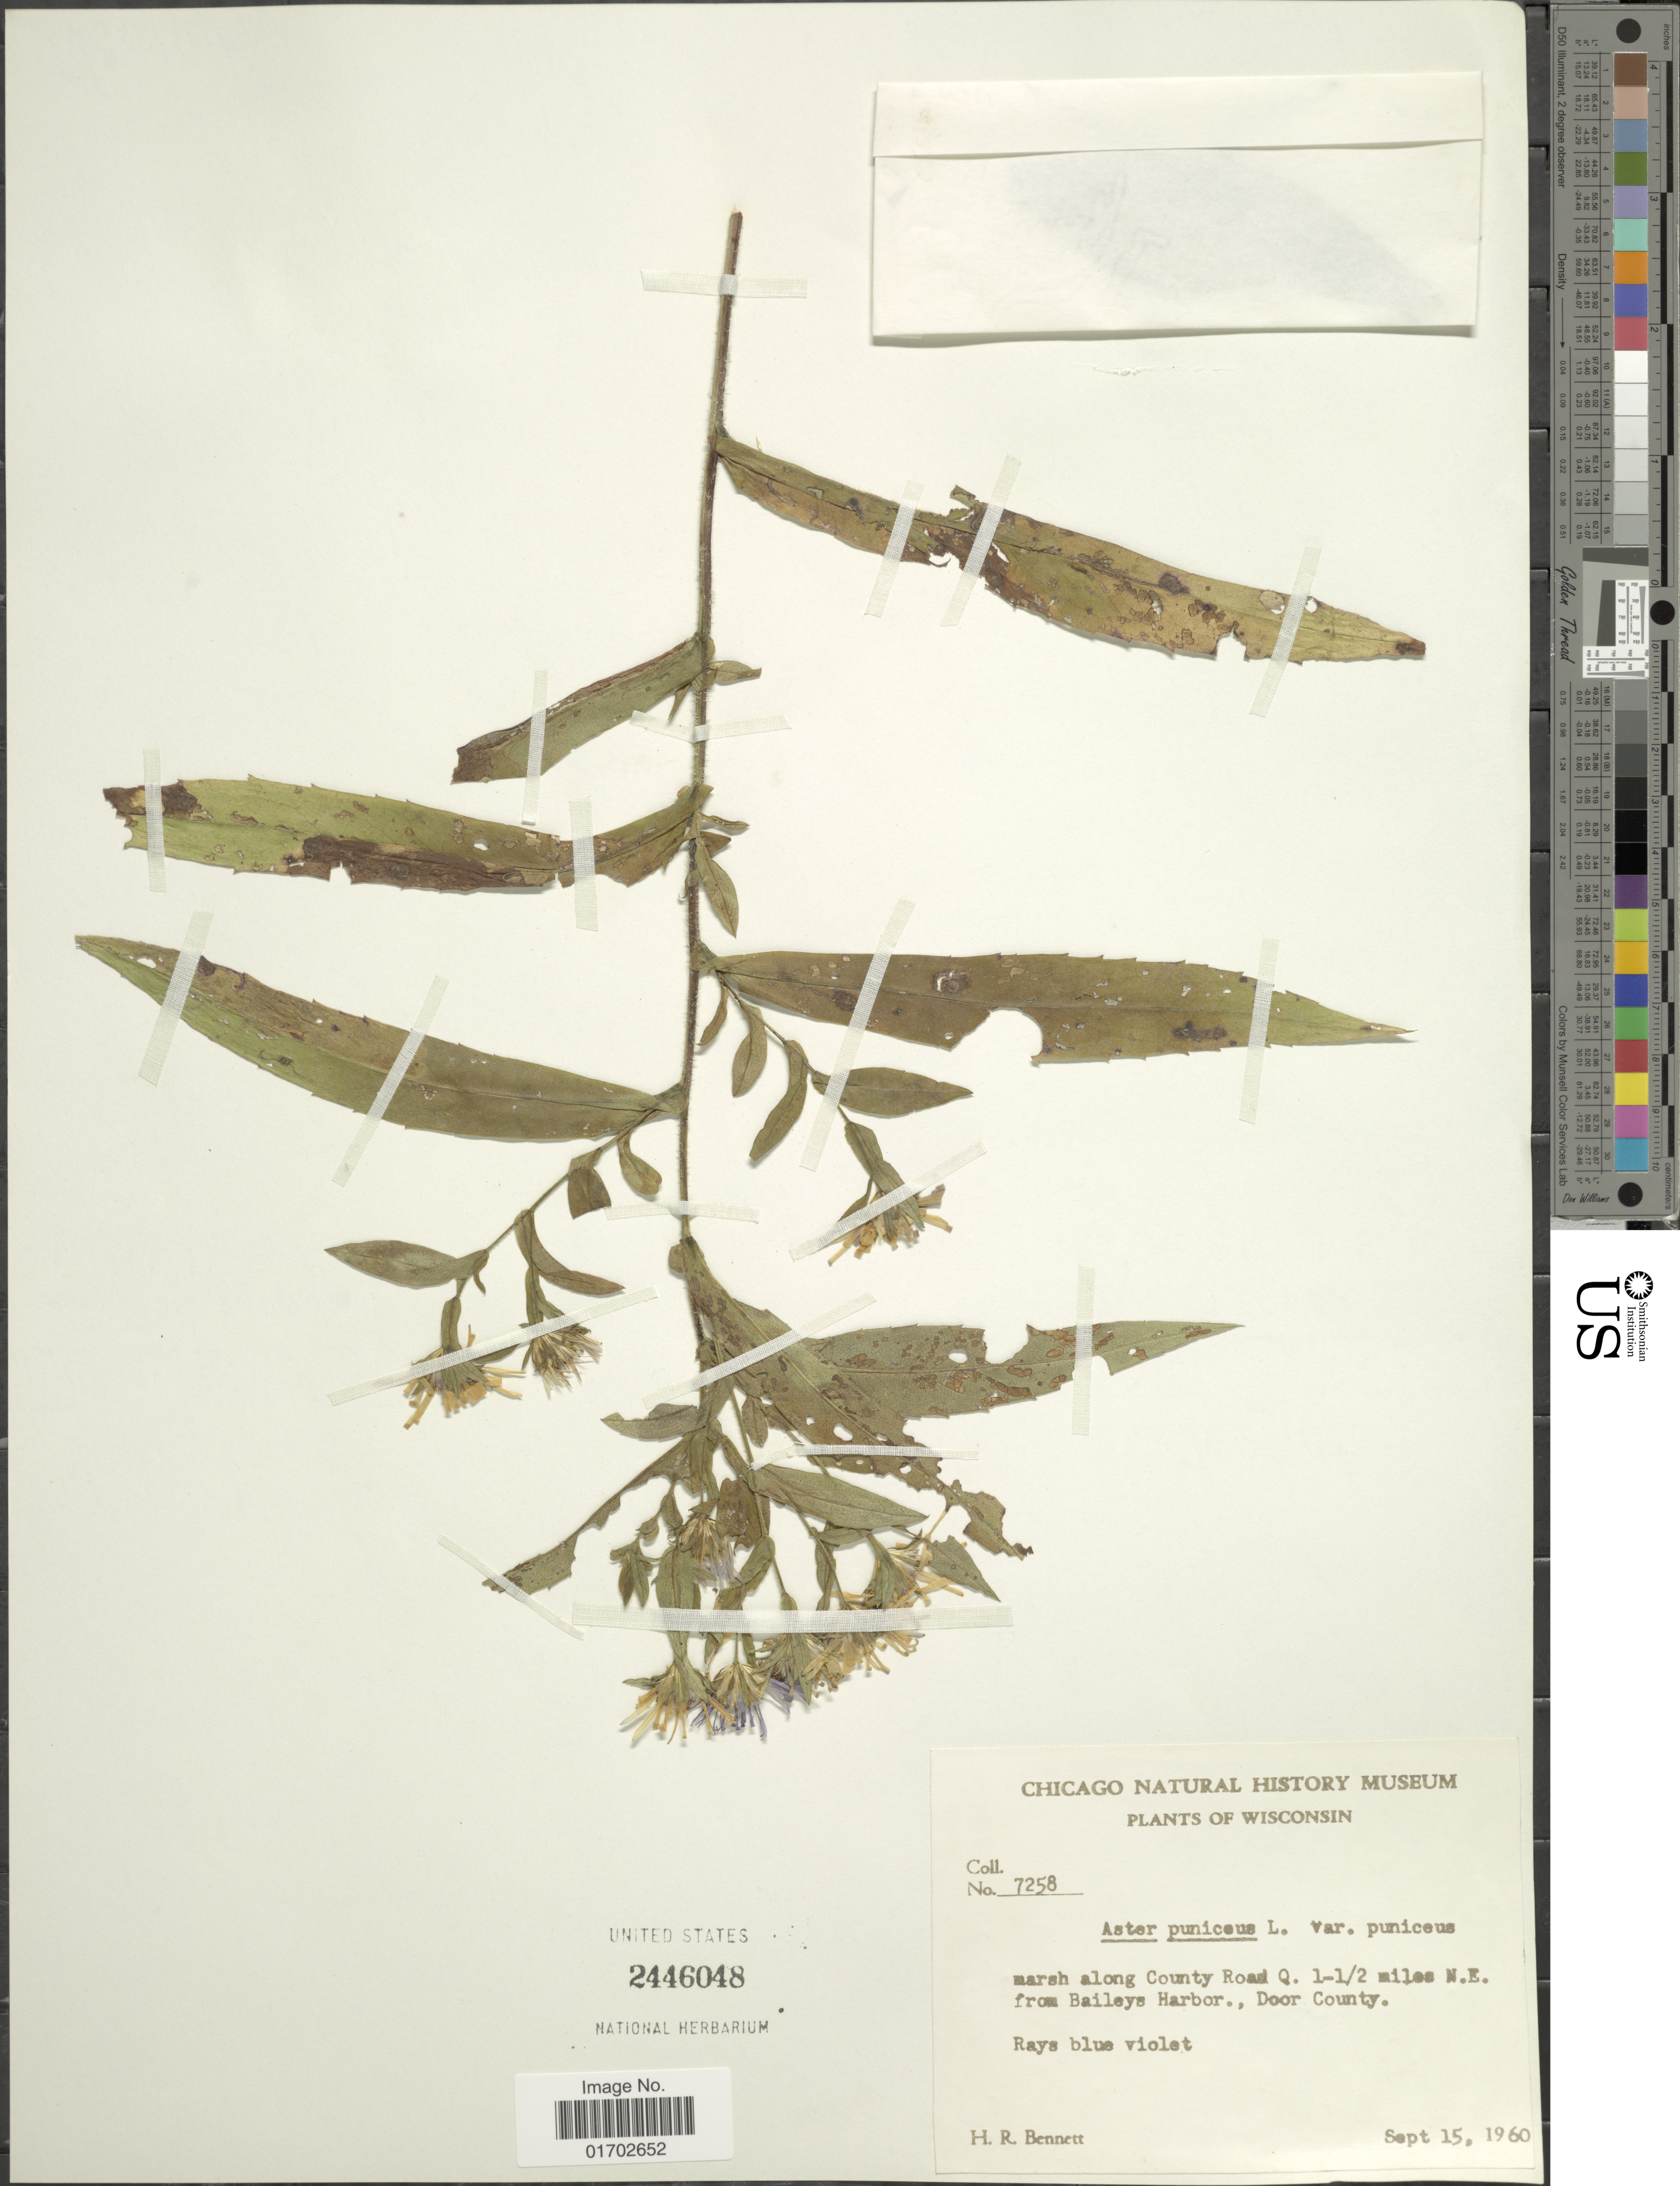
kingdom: Plantae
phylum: Tracheophyta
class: Magnoliopsida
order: Asterales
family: Asteraceae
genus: Symphyotrichum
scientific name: Symphyotrichum puniceum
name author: (L.) Á. Löve & D. Löve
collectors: H. R. Bennett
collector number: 7258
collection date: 1960-09-15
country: United States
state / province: Wisconsin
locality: Marsh along County Road Q. 1-½ miles N.E. from Baileys Harbor., Door County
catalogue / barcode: US 2446048